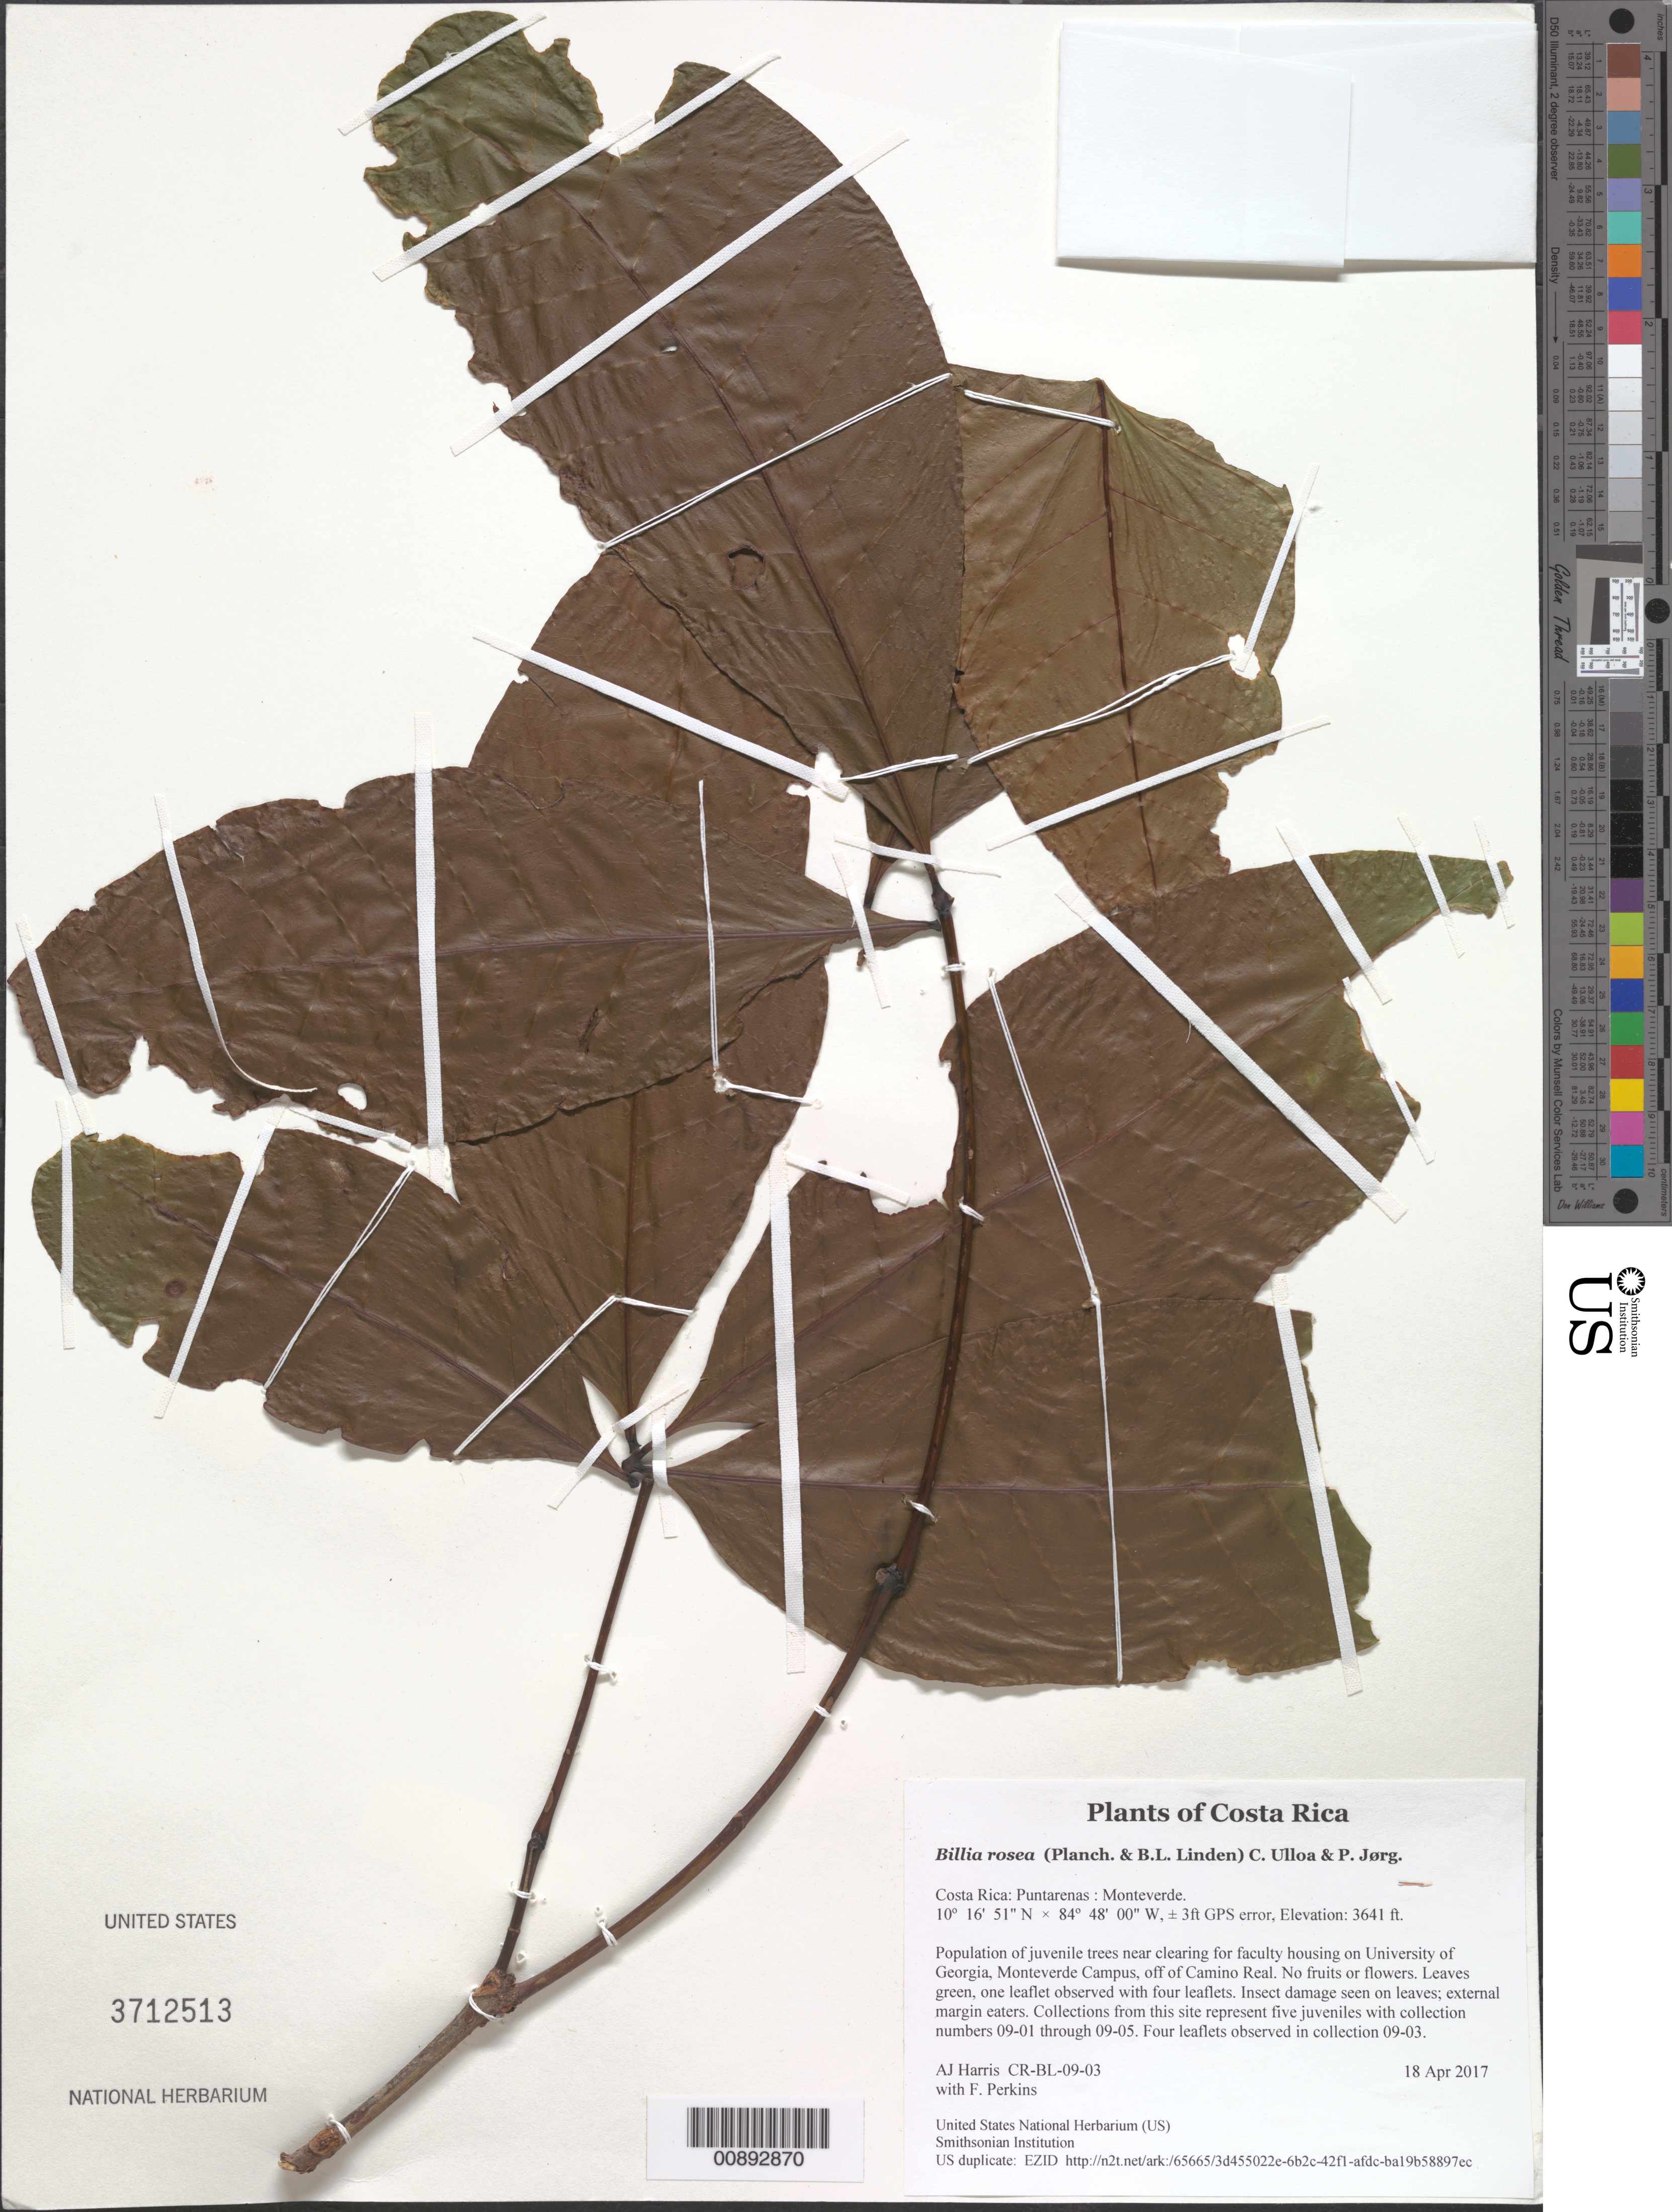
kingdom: Plantae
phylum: Tracheophyta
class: Magnoliopsida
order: Sapindales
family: Sapindaceae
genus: Billia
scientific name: Billia rosea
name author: (Planch. & Linden) C. Ulloa & P.M. Jørg.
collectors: A. J. Harris & F. Perkins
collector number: CR-BL-09-03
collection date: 2017-04-18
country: Costa Rica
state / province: Puntarenas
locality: Monteverde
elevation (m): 1110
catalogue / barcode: US 3712513